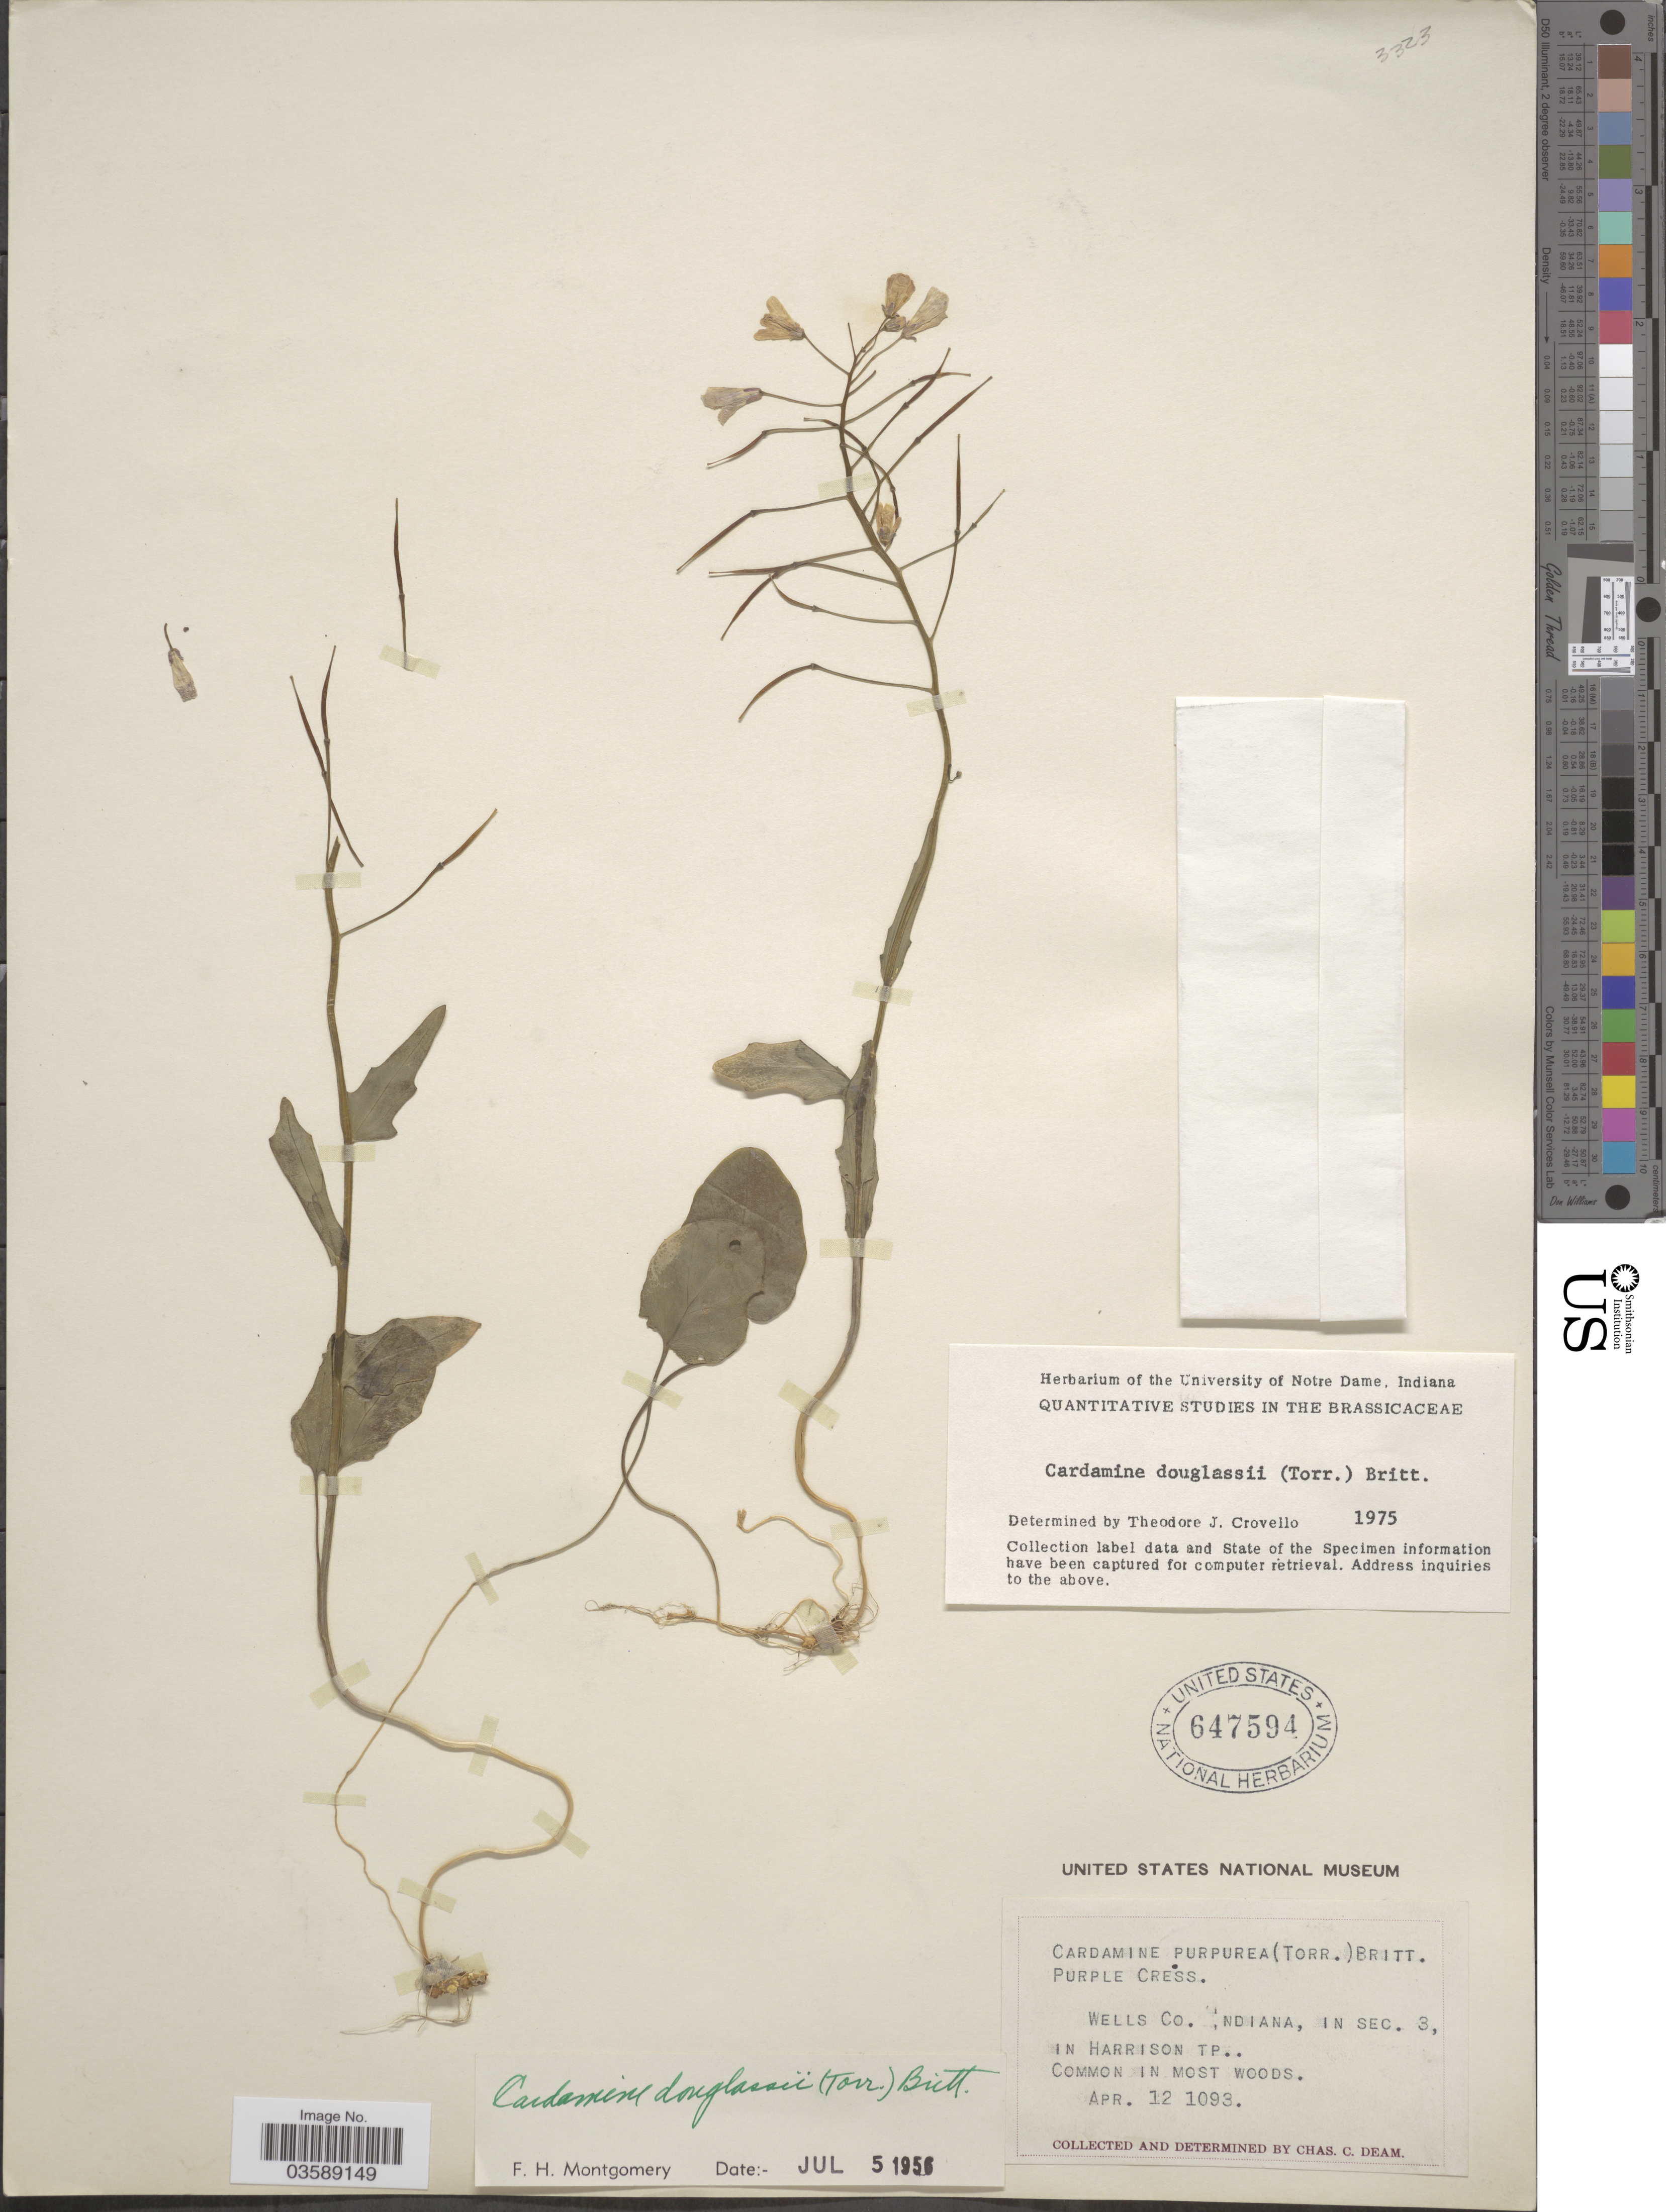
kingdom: Plantae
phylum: Tracheophyta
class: Magnoliopsida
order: Brassicales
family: Brassicaceae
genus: Cardamine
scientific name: Cardamine douglassii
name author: Britton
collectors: C. C. Deam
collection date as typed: Apr. 12 1093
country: United States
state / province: Indiana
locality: Wells Co. in sec. 3, in Harrison tp.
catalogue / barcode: US 647594